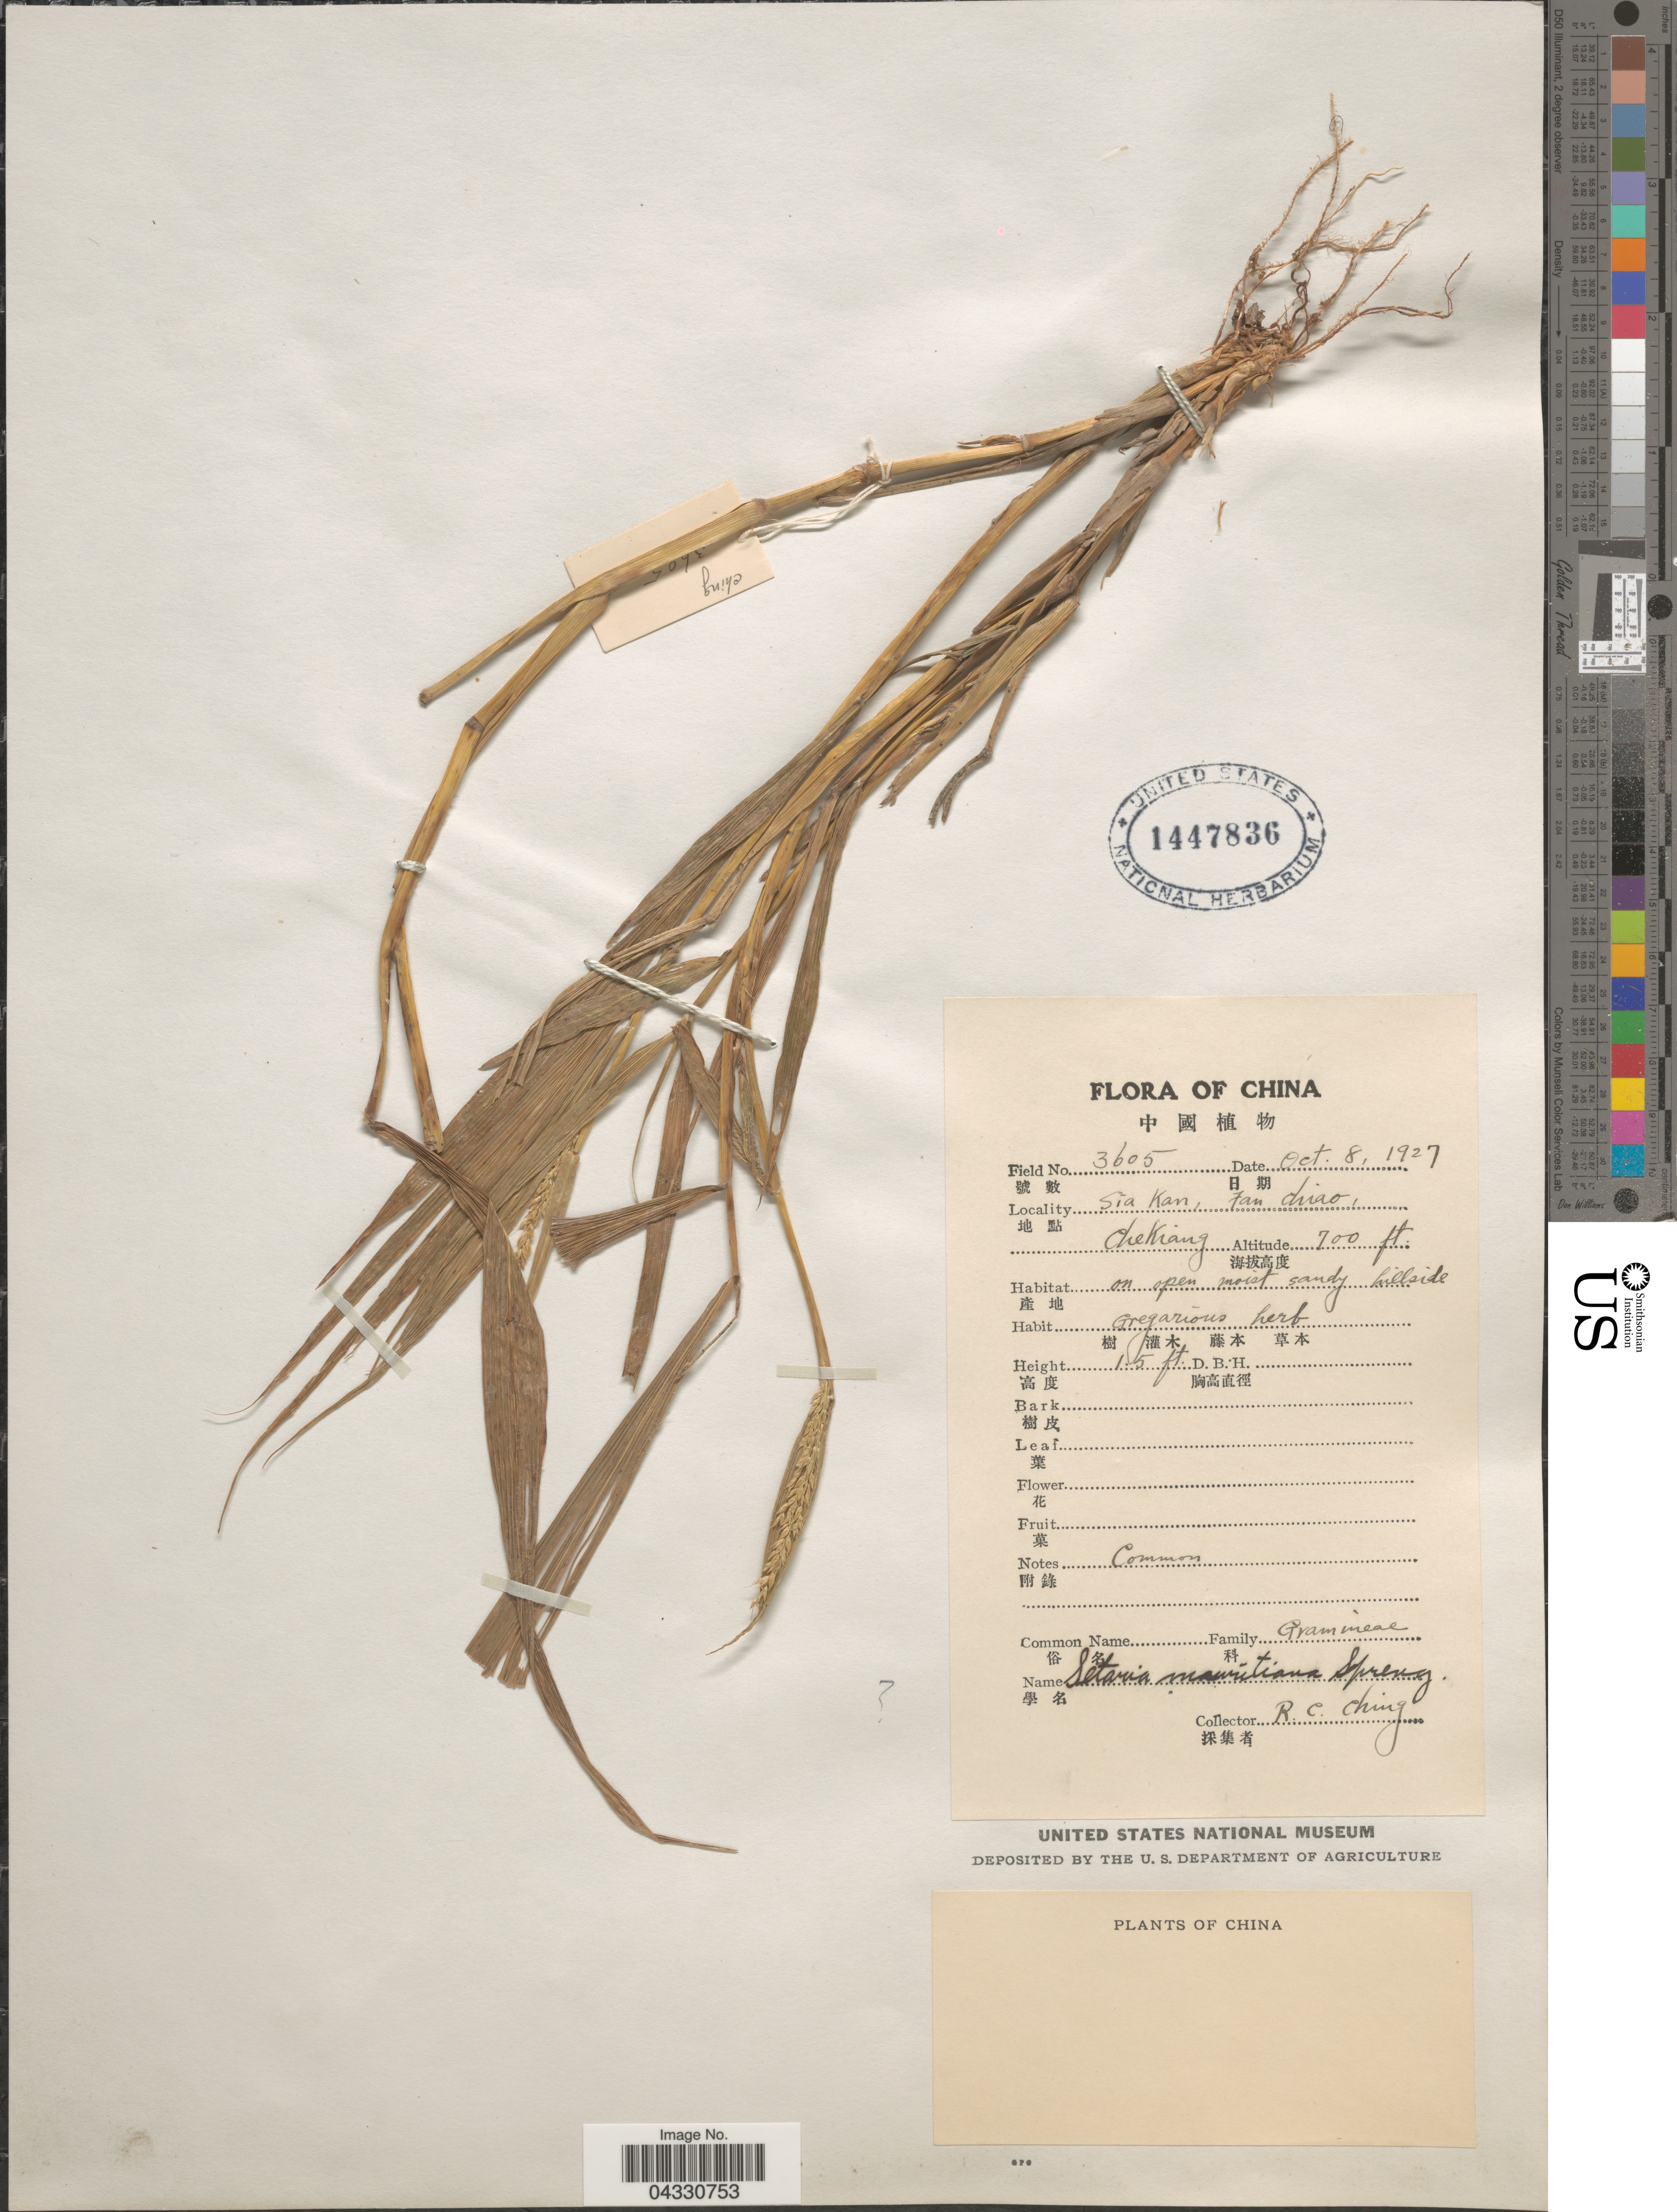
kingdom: Plantae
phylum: Tracheophyta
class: Liliopsida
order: Poales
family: Poaceae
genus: Setaria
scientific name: Setaria sp.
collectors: R. C. Ching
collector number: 3605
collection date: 1927-10-08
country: China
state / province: Zhejiang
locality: Sia Kan, Fan Chiao, Chekiang.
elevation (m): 213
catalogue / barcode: US 1447836